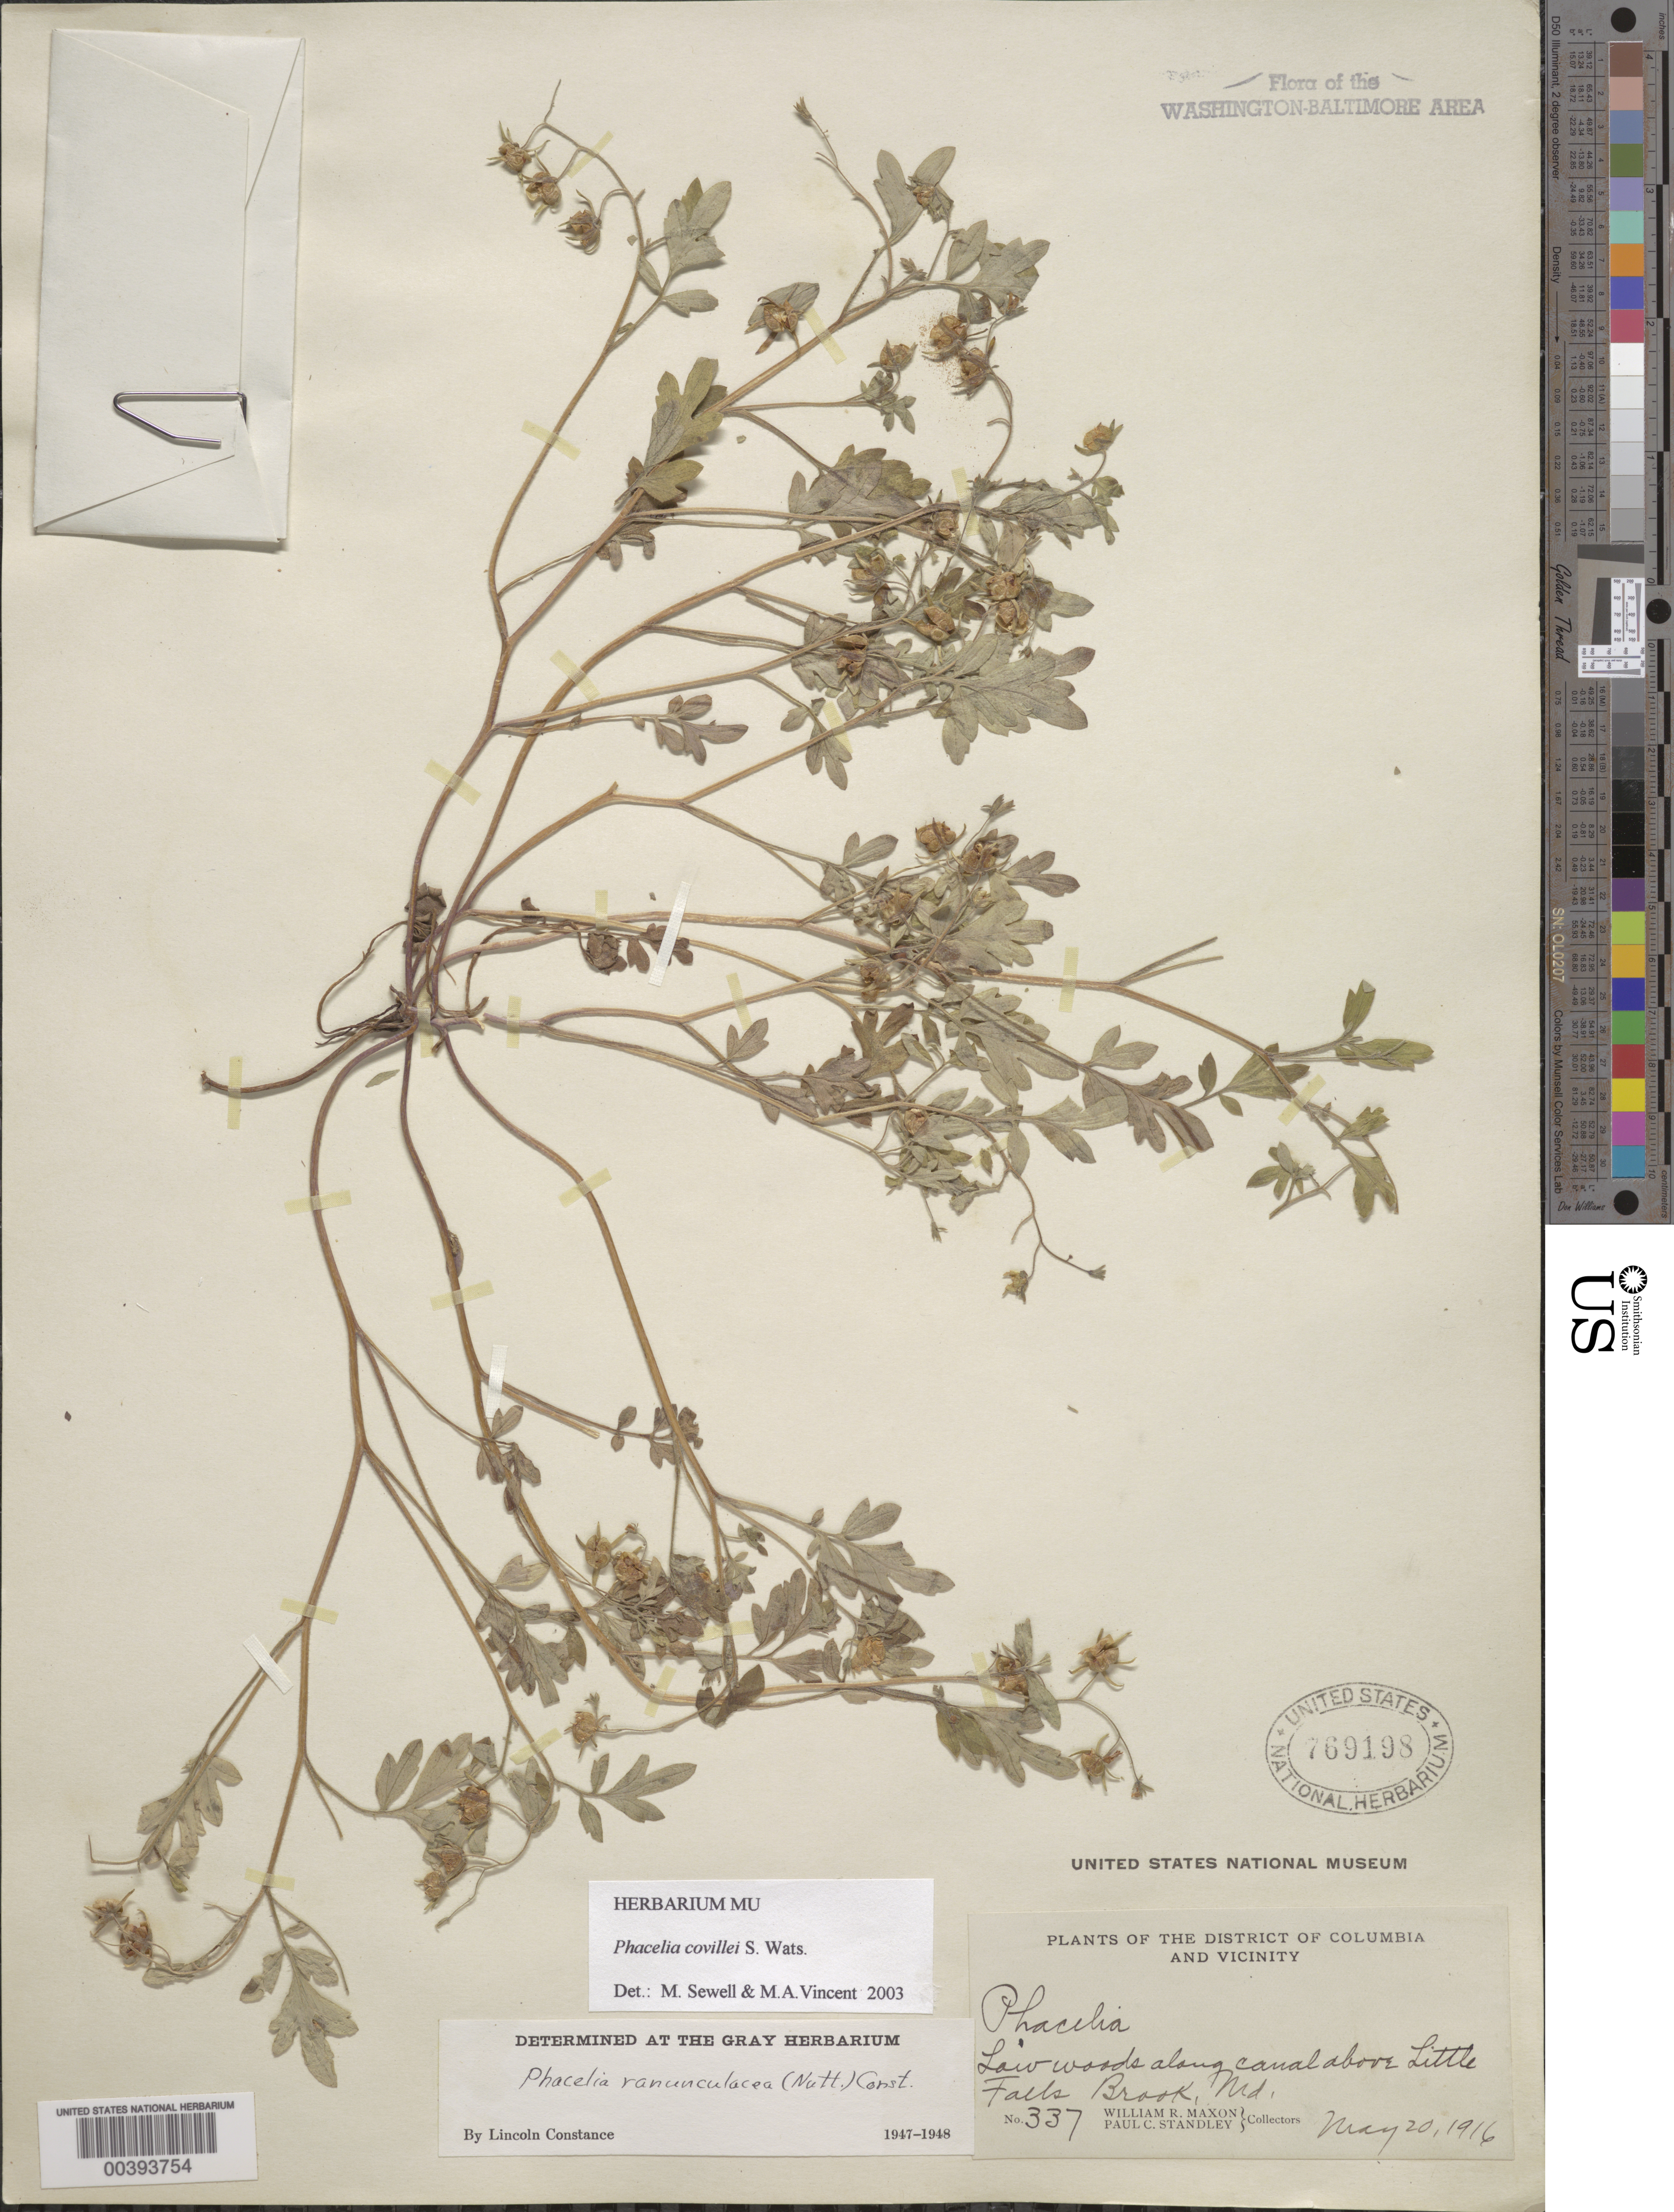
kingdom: Plantae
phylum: Tracheophyta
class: Magnoliopsida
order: Boraginales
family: Hydrophyllaceae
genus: Phacelia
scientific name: Phacelia ranunculacea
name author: (Nutt.) Constance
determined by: Constance, L., (UC), University of California Berkeley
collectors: W. R. Maxon & P. C. Standley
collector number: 337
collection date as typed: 20 May 1916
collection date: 1916-05-20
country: United States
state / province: Maryland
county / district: Montgomery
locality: Along Canal above Little Falls Brook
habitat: Low woods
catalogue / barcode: US 769198